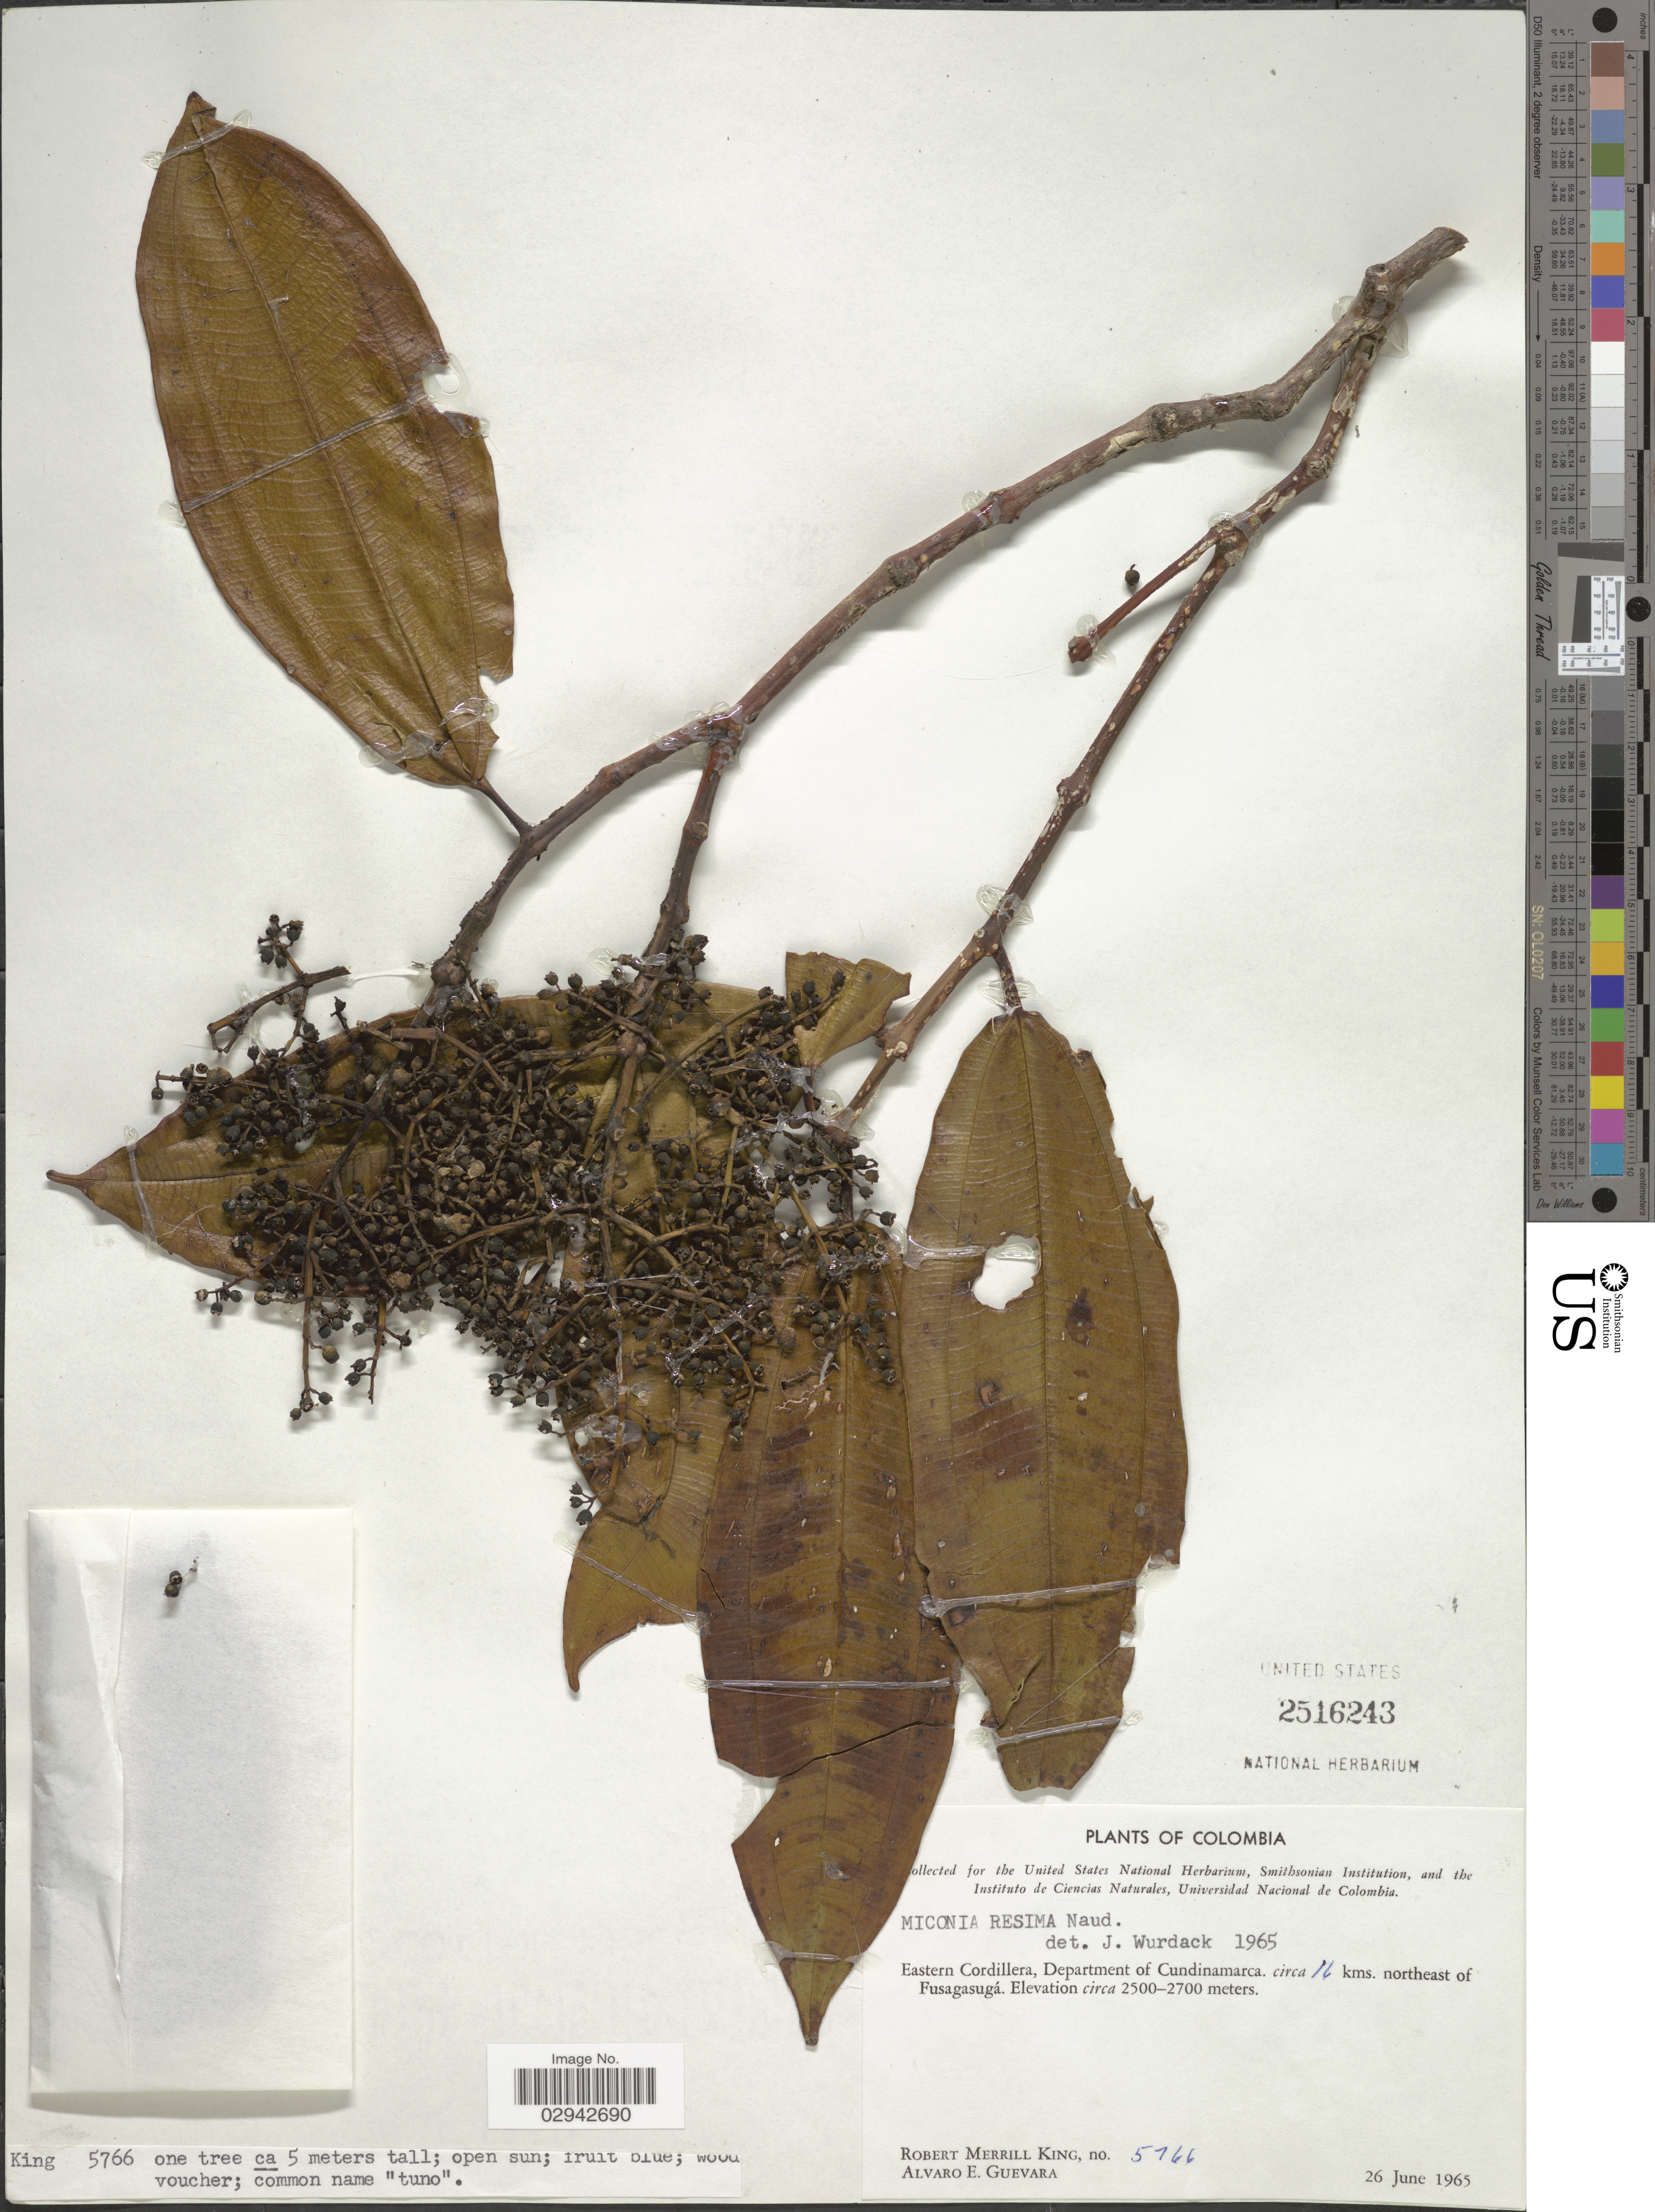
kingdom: Plantae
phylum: Tracheophyta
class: Magnoliopsida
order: Myrtales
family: Melastomataceae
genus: Miconia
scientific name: Miconia resima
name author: Naudin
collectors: R. M. King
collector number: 5766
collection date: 1965-06-26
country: Colombia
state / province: Cundinamarca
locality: Eastern Cordillera, Department of Cundinamarca, circa 16 kms. northeast of Fusagasugá.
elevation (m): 2500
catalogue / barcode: US 2516243